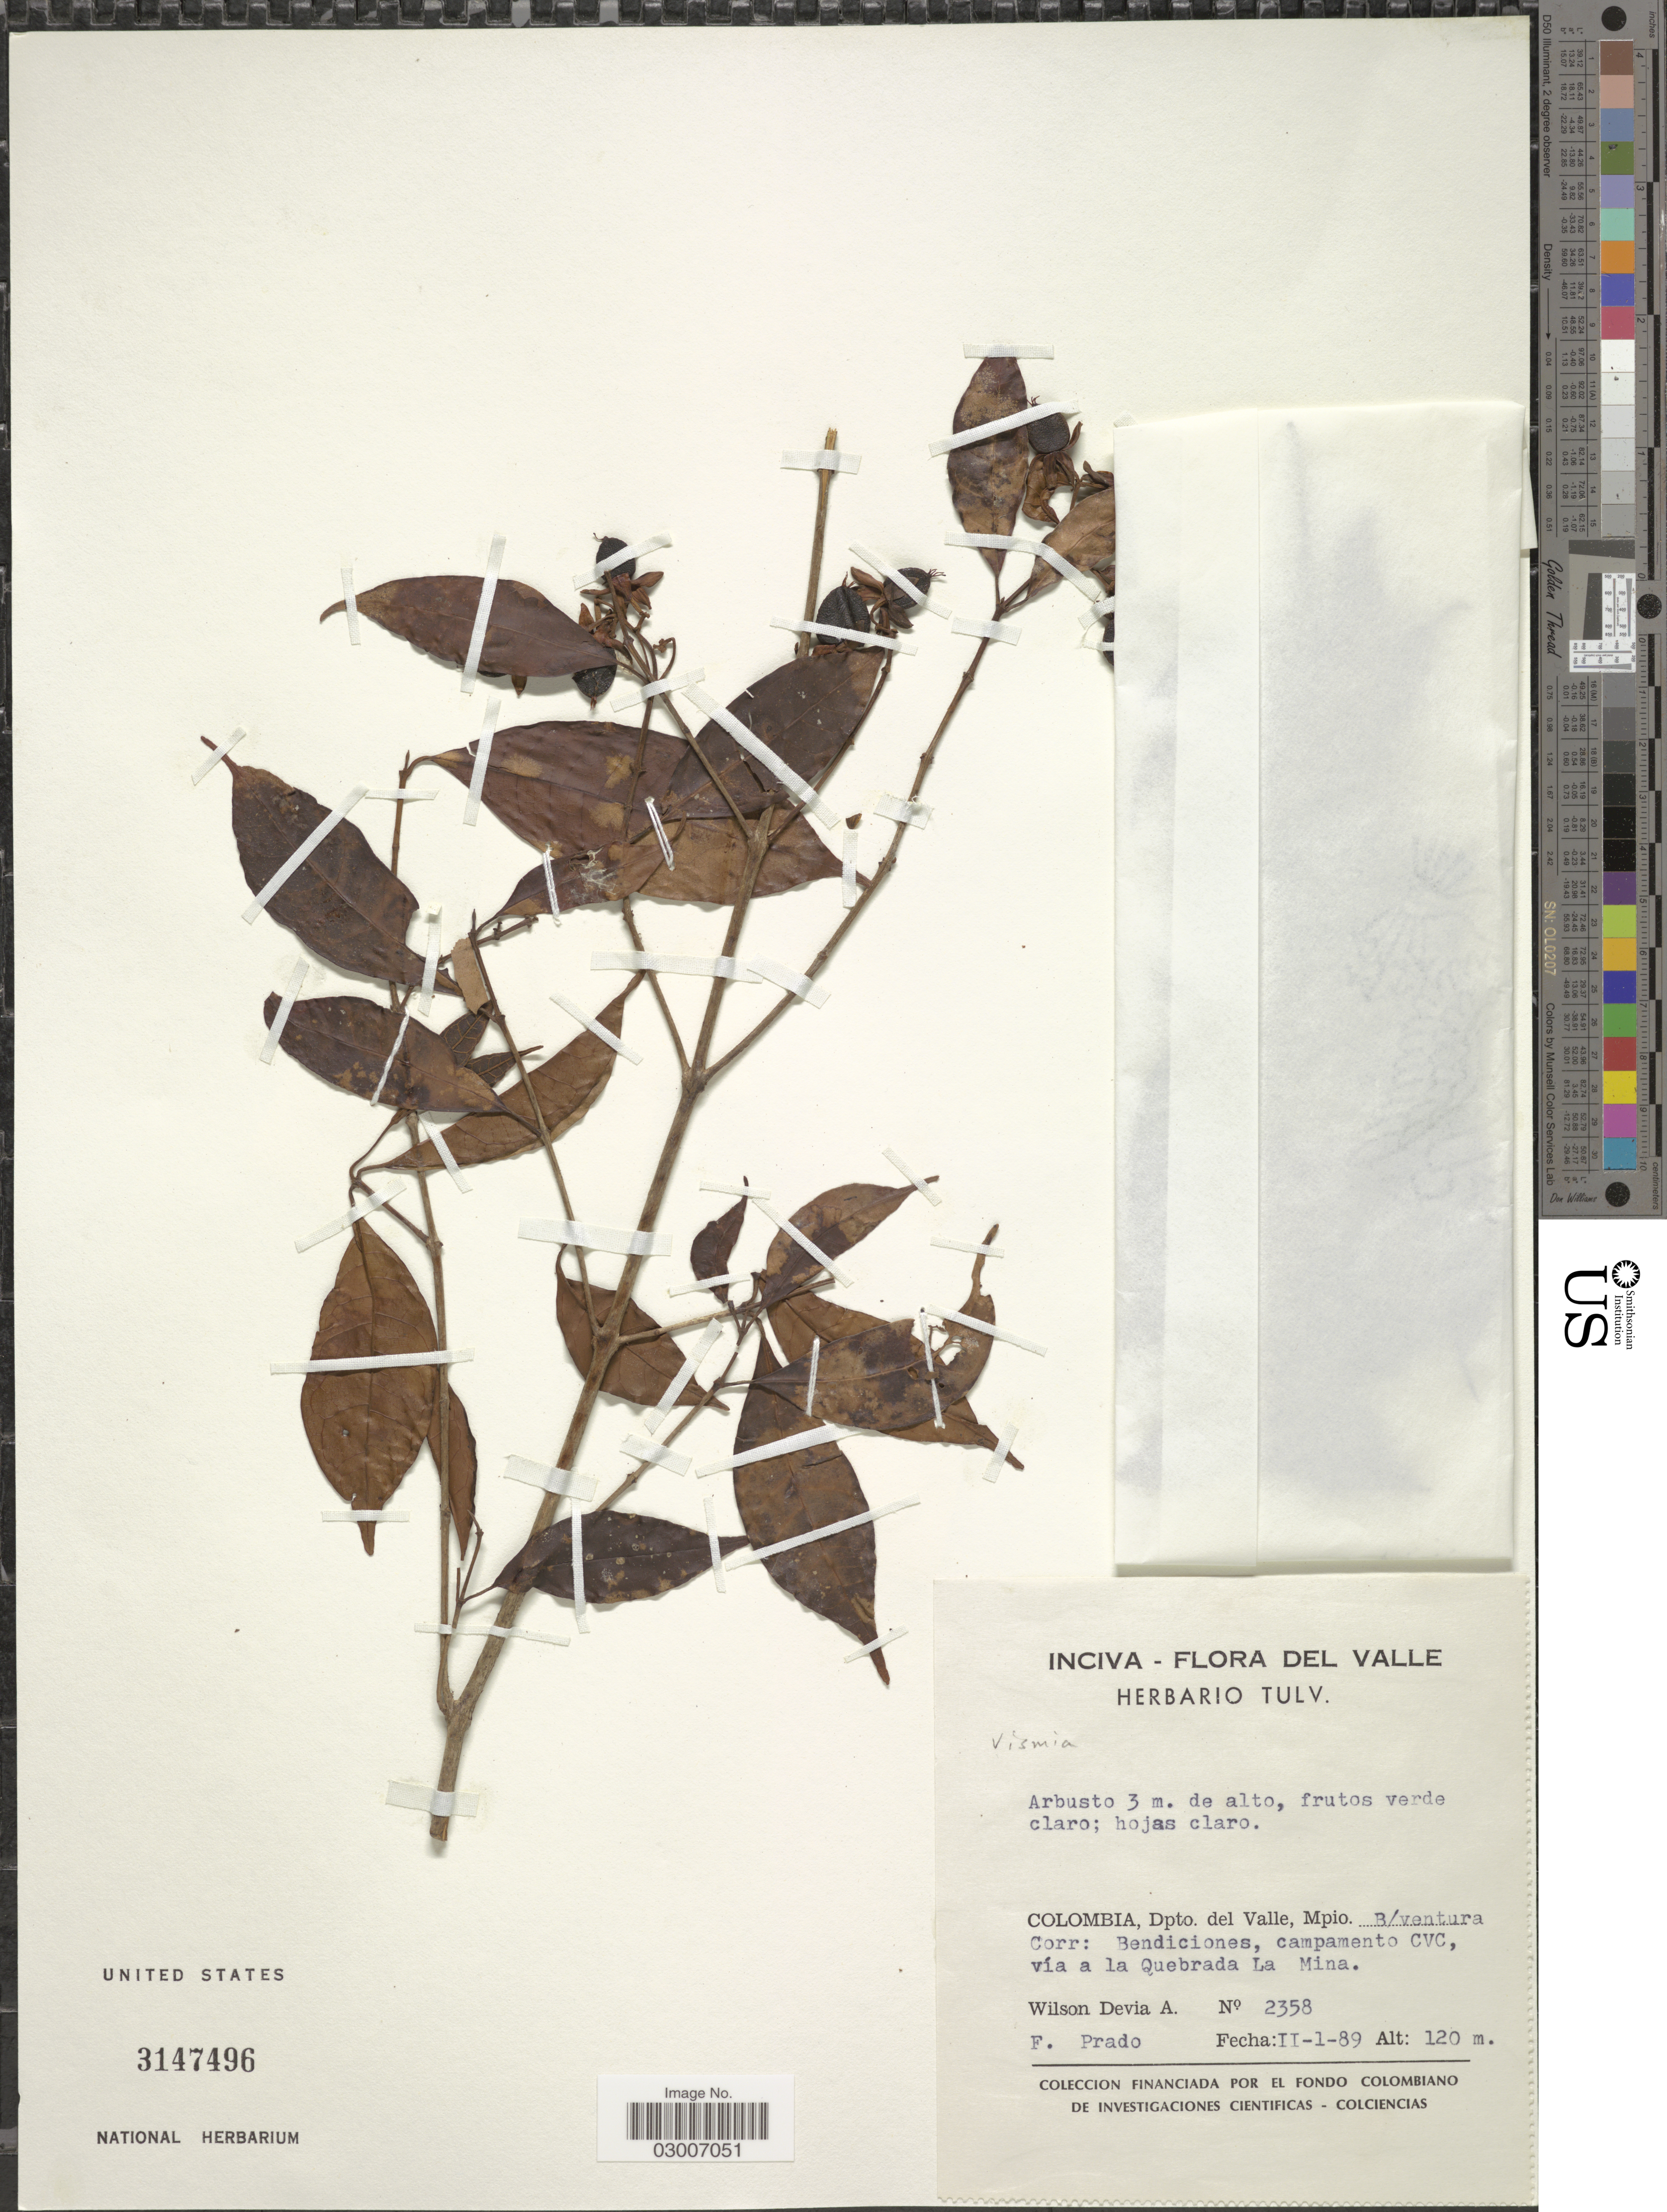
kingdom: Plantae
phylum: Tracheophyta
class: Magnoliopsida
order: Malpighiales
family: Hypericaceae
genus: Vismia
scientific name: Vismia sp.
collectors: W. Devia A. & F. Prado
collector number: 2358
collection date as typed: Transcribed d/m/y: 1/2/89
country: Colombia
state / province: Valle del Cauca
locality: Dpto. del Valle, Mpio. B/ventura. Corr: Bendiciones, campamento CVC, vía a la Quebrada La Mina.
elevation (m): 120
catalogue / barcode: US 3147496